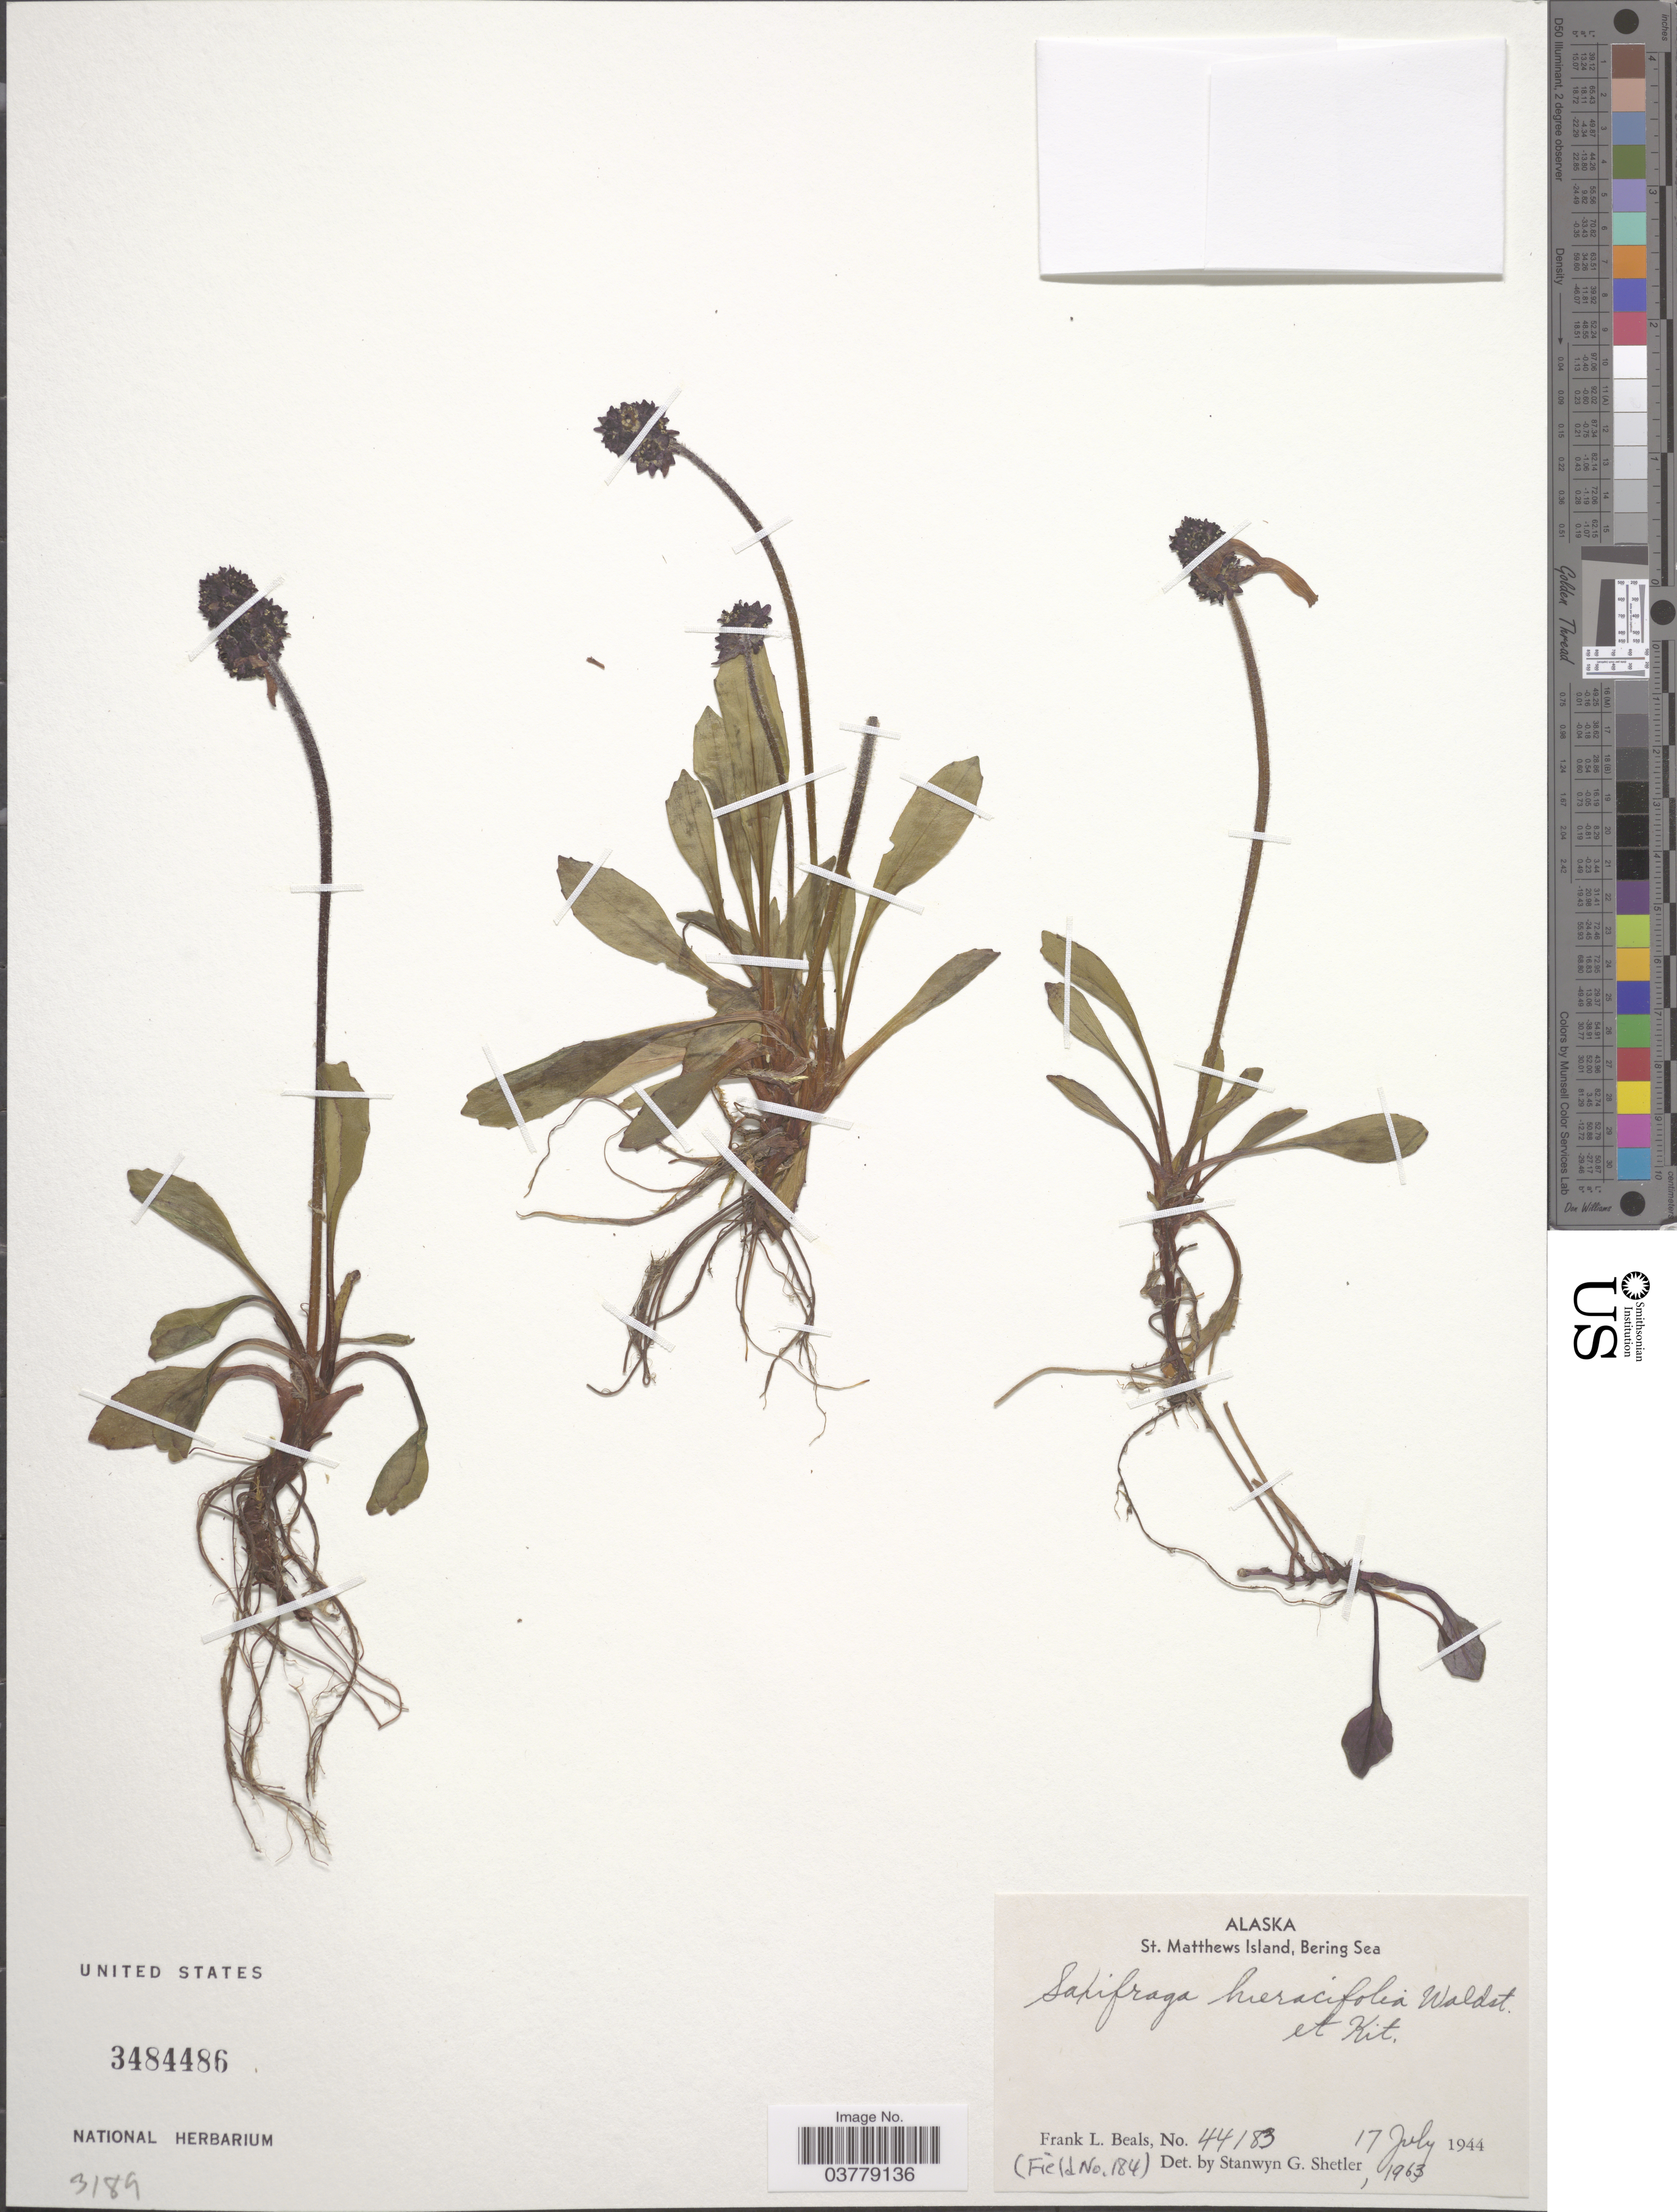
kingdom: Plantae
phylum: Tracheophyta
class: Magnoliopsida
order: Saxifragales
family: Saxifragaceae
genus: Micranthes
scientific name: Micranthes hieraciifolia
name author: (Waldst. & Kit. ex Willd.) Haw.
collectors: F. Beals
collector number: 44183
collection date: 1944-07-17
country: United States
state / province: Alaska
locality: St. Matthews Island, Bering Sea.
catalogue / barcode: US 3484486